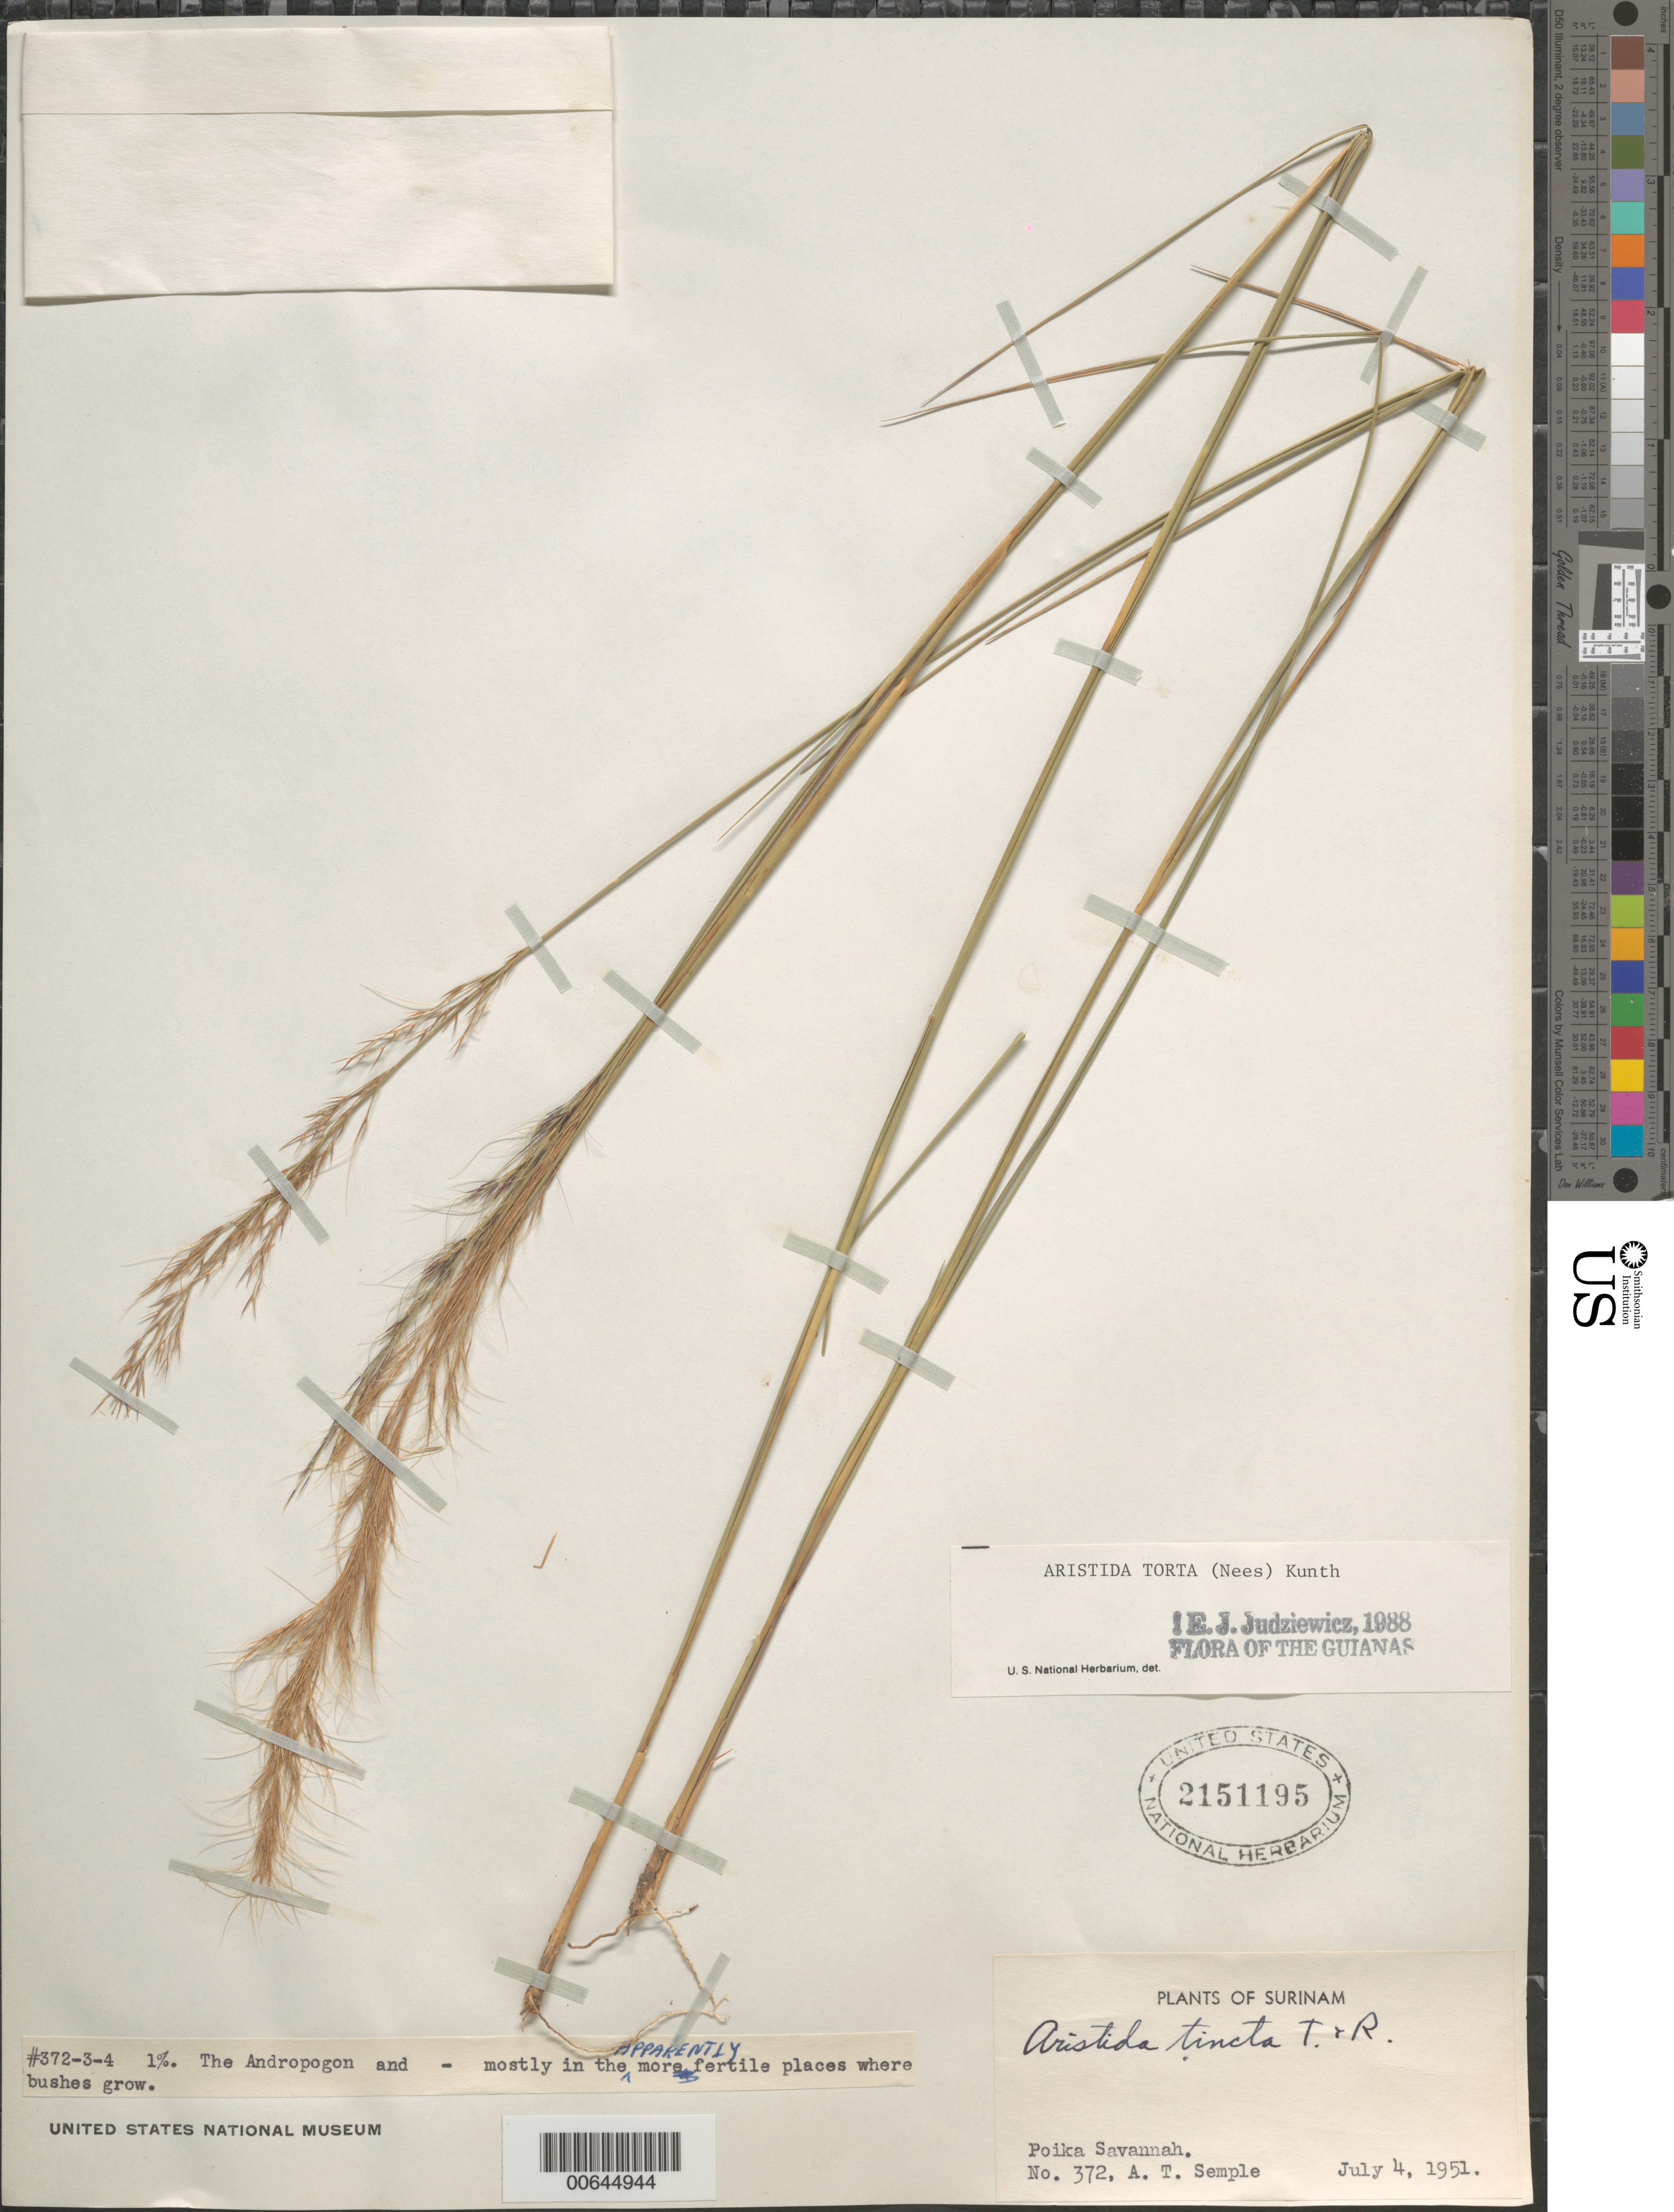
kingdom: Plantae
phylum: Tracheophyta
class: Liliopsida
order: Poales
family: Poaceae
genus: Aristida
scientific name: Aristida torta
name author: (Nees) Kunth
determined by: Judziewicz, E. J.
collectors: A. Semple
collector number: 372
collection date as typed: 4-Jul-51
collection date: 1951-07-04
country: Suriname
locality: Poika Savanna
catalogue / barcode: US 2151195